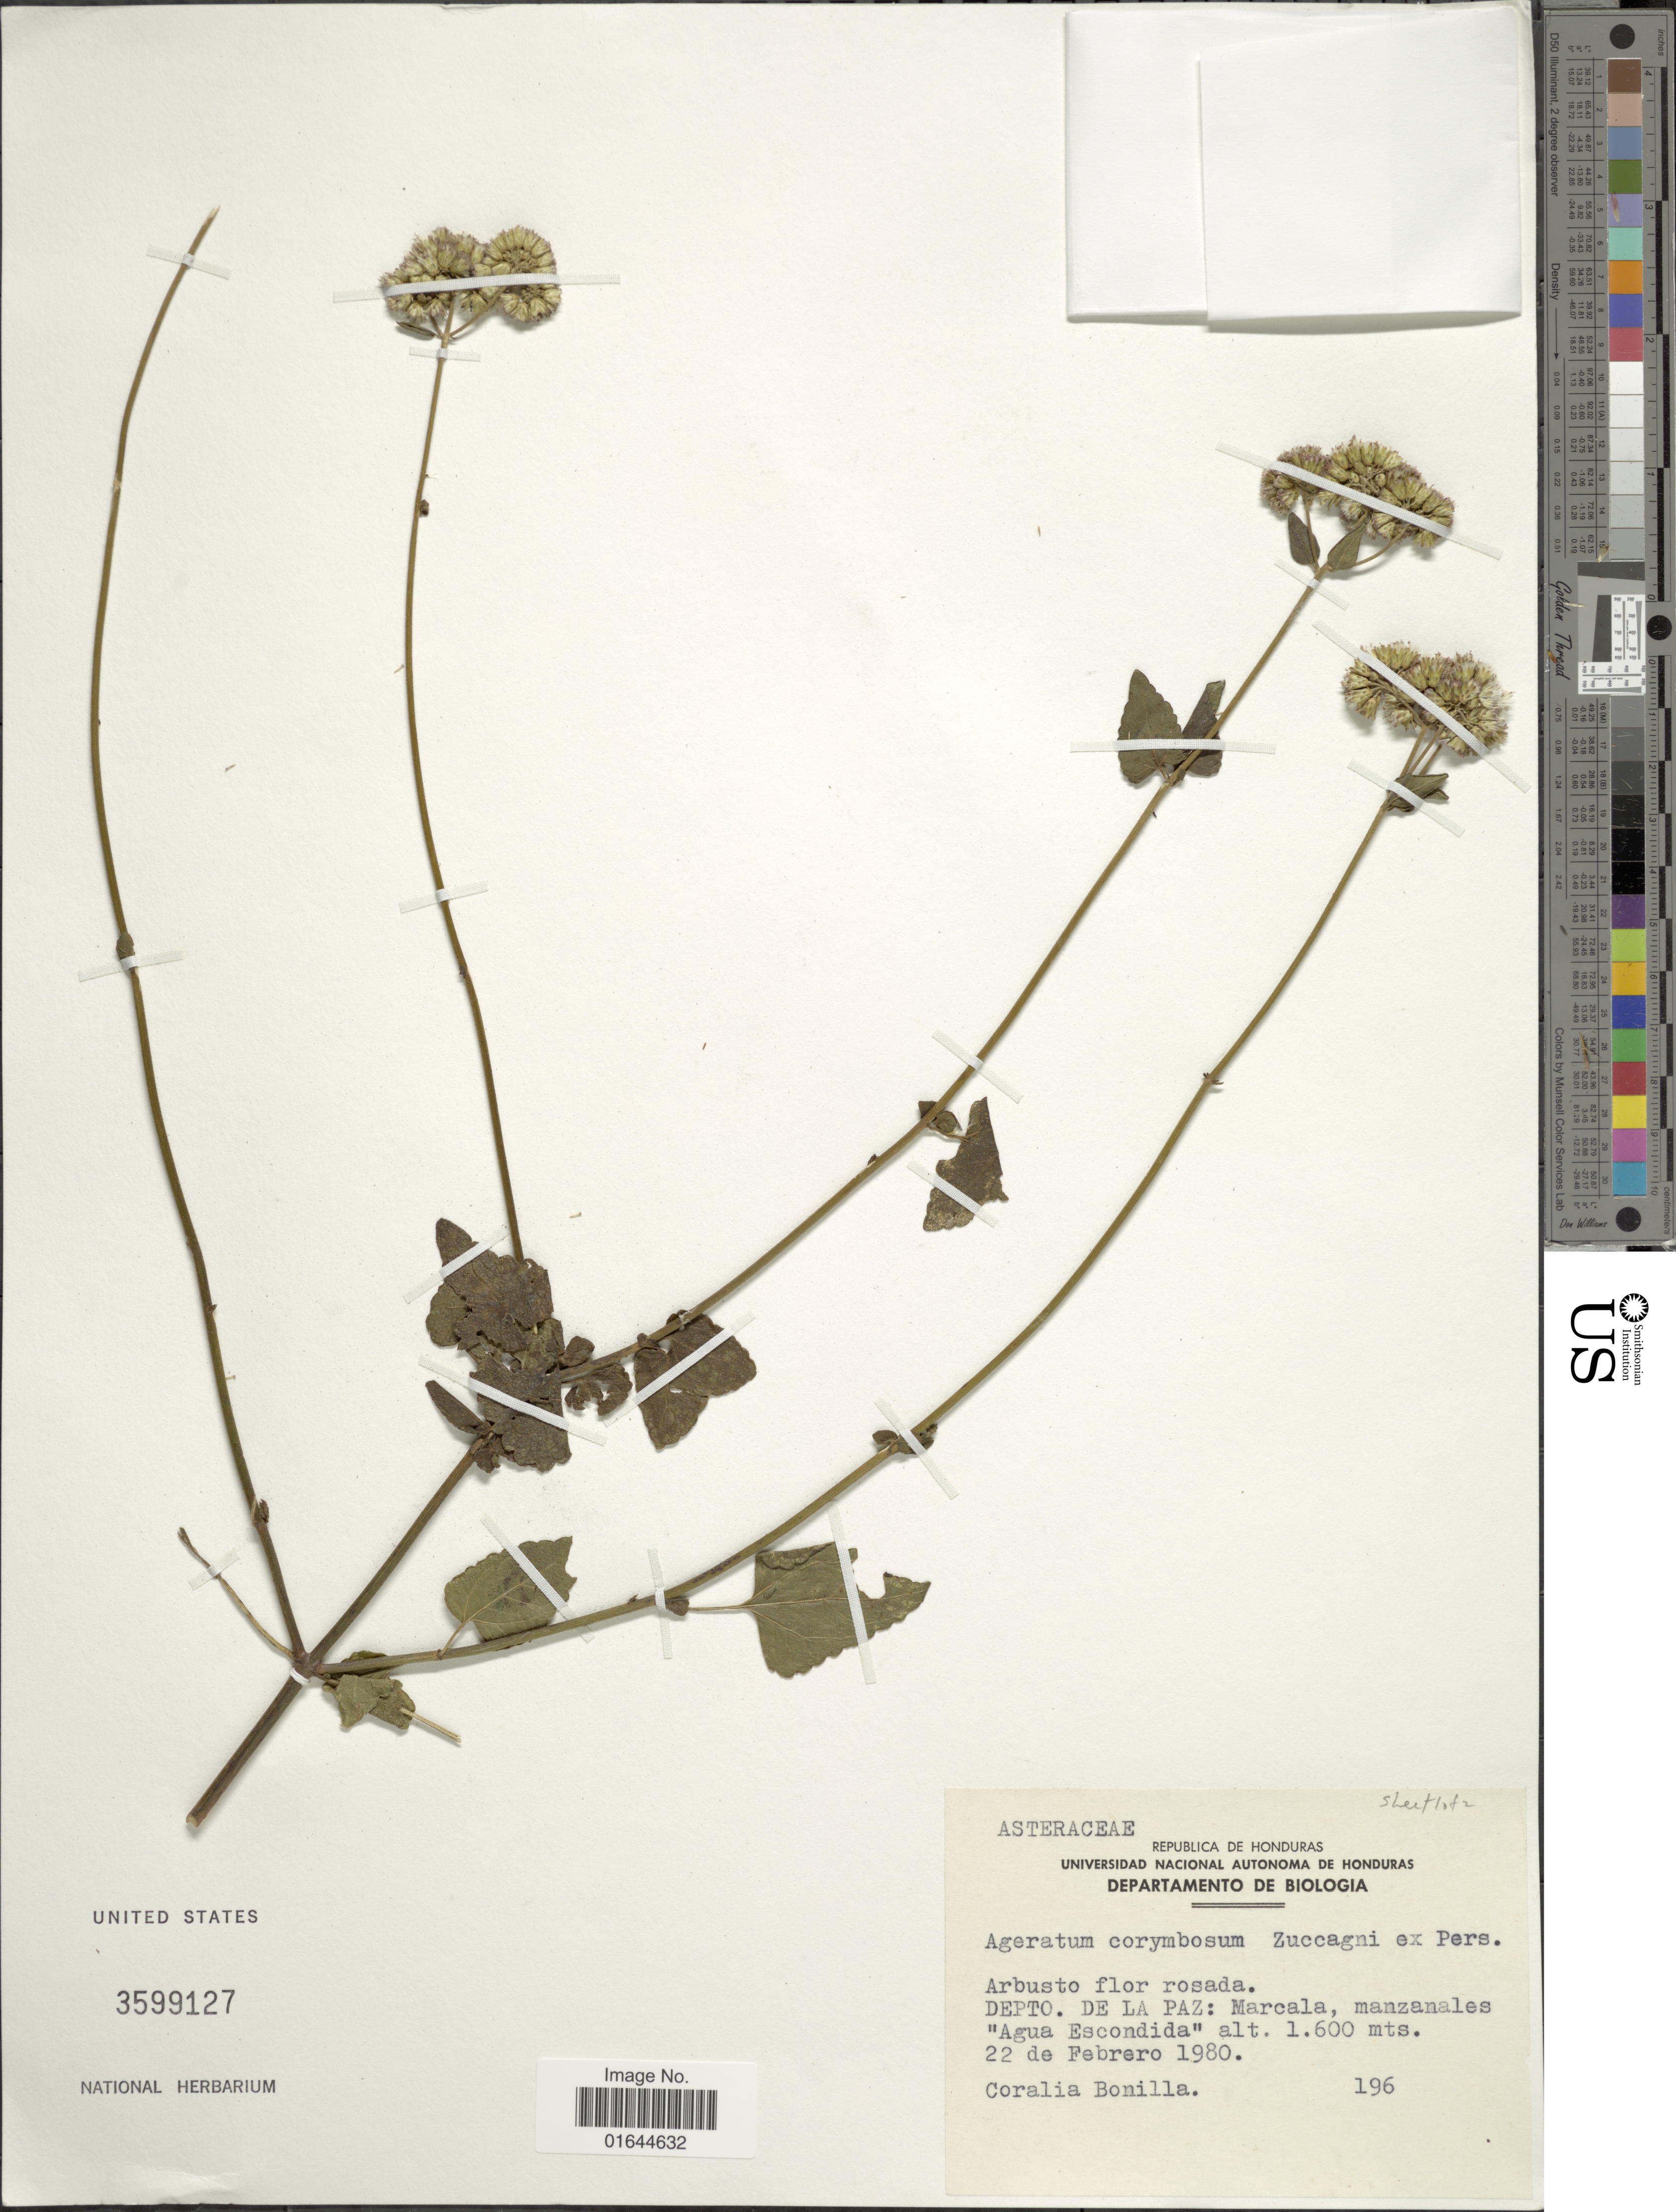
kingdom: Plantae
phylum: Tracheophyta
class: Magnoliopsida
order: Asterales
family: Asteraceae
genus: Ageratum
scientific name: Ageratum corymbosum f. corymbosum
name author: Zuccagni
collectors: C. Bonilla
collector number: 196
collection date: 1980-02-22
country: Honduras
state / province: La Paz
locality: Republica de Honduras. Depto. de La Paz: Marcala, manzanales "Agia Escondida".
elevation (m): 1600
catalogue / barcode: US 3599127